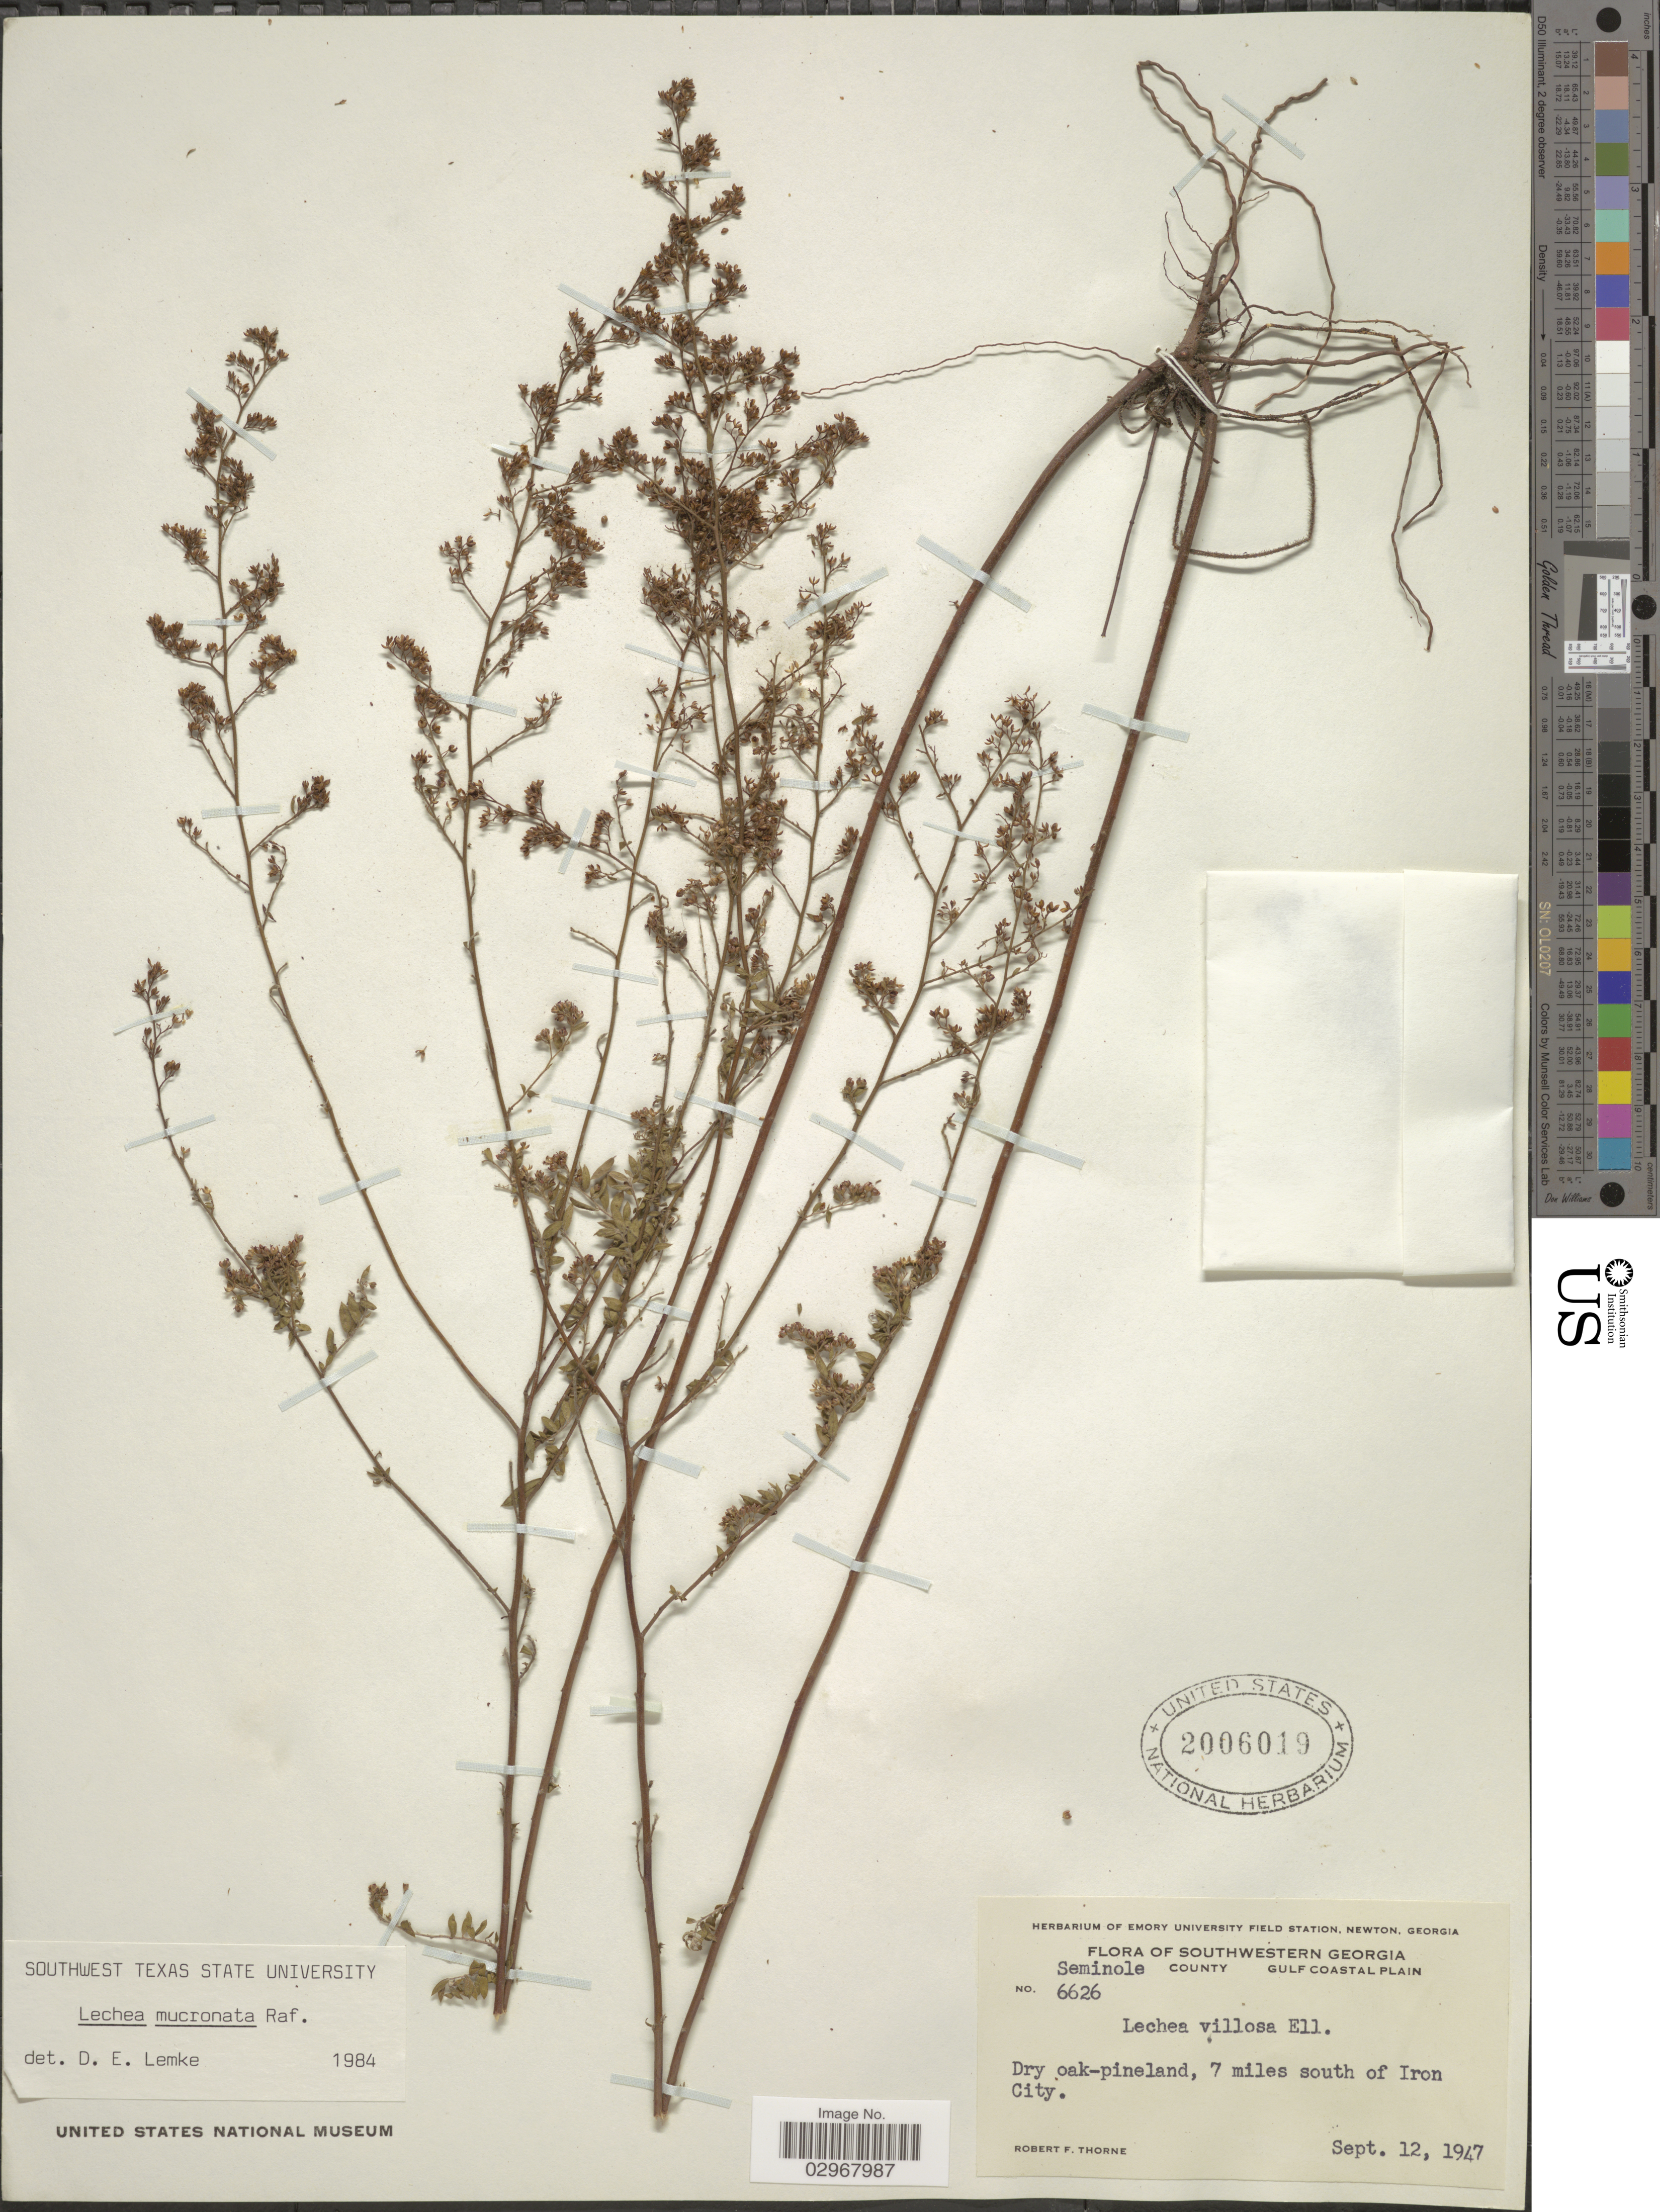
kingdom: Plantae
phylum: Tracheophyta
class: Magnoliopsida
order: Malvales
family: Cistaceae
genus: Lechea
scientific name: Lechea mucronata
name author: Raf.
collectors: R. F. Thorne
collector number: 6626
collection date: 1947-09-12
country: United States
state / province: Georgia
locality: Southwestern Georgia. Seminole county. Gulf Coastal Plain. 7 miles south of Iron City.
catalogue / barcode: US 2006019